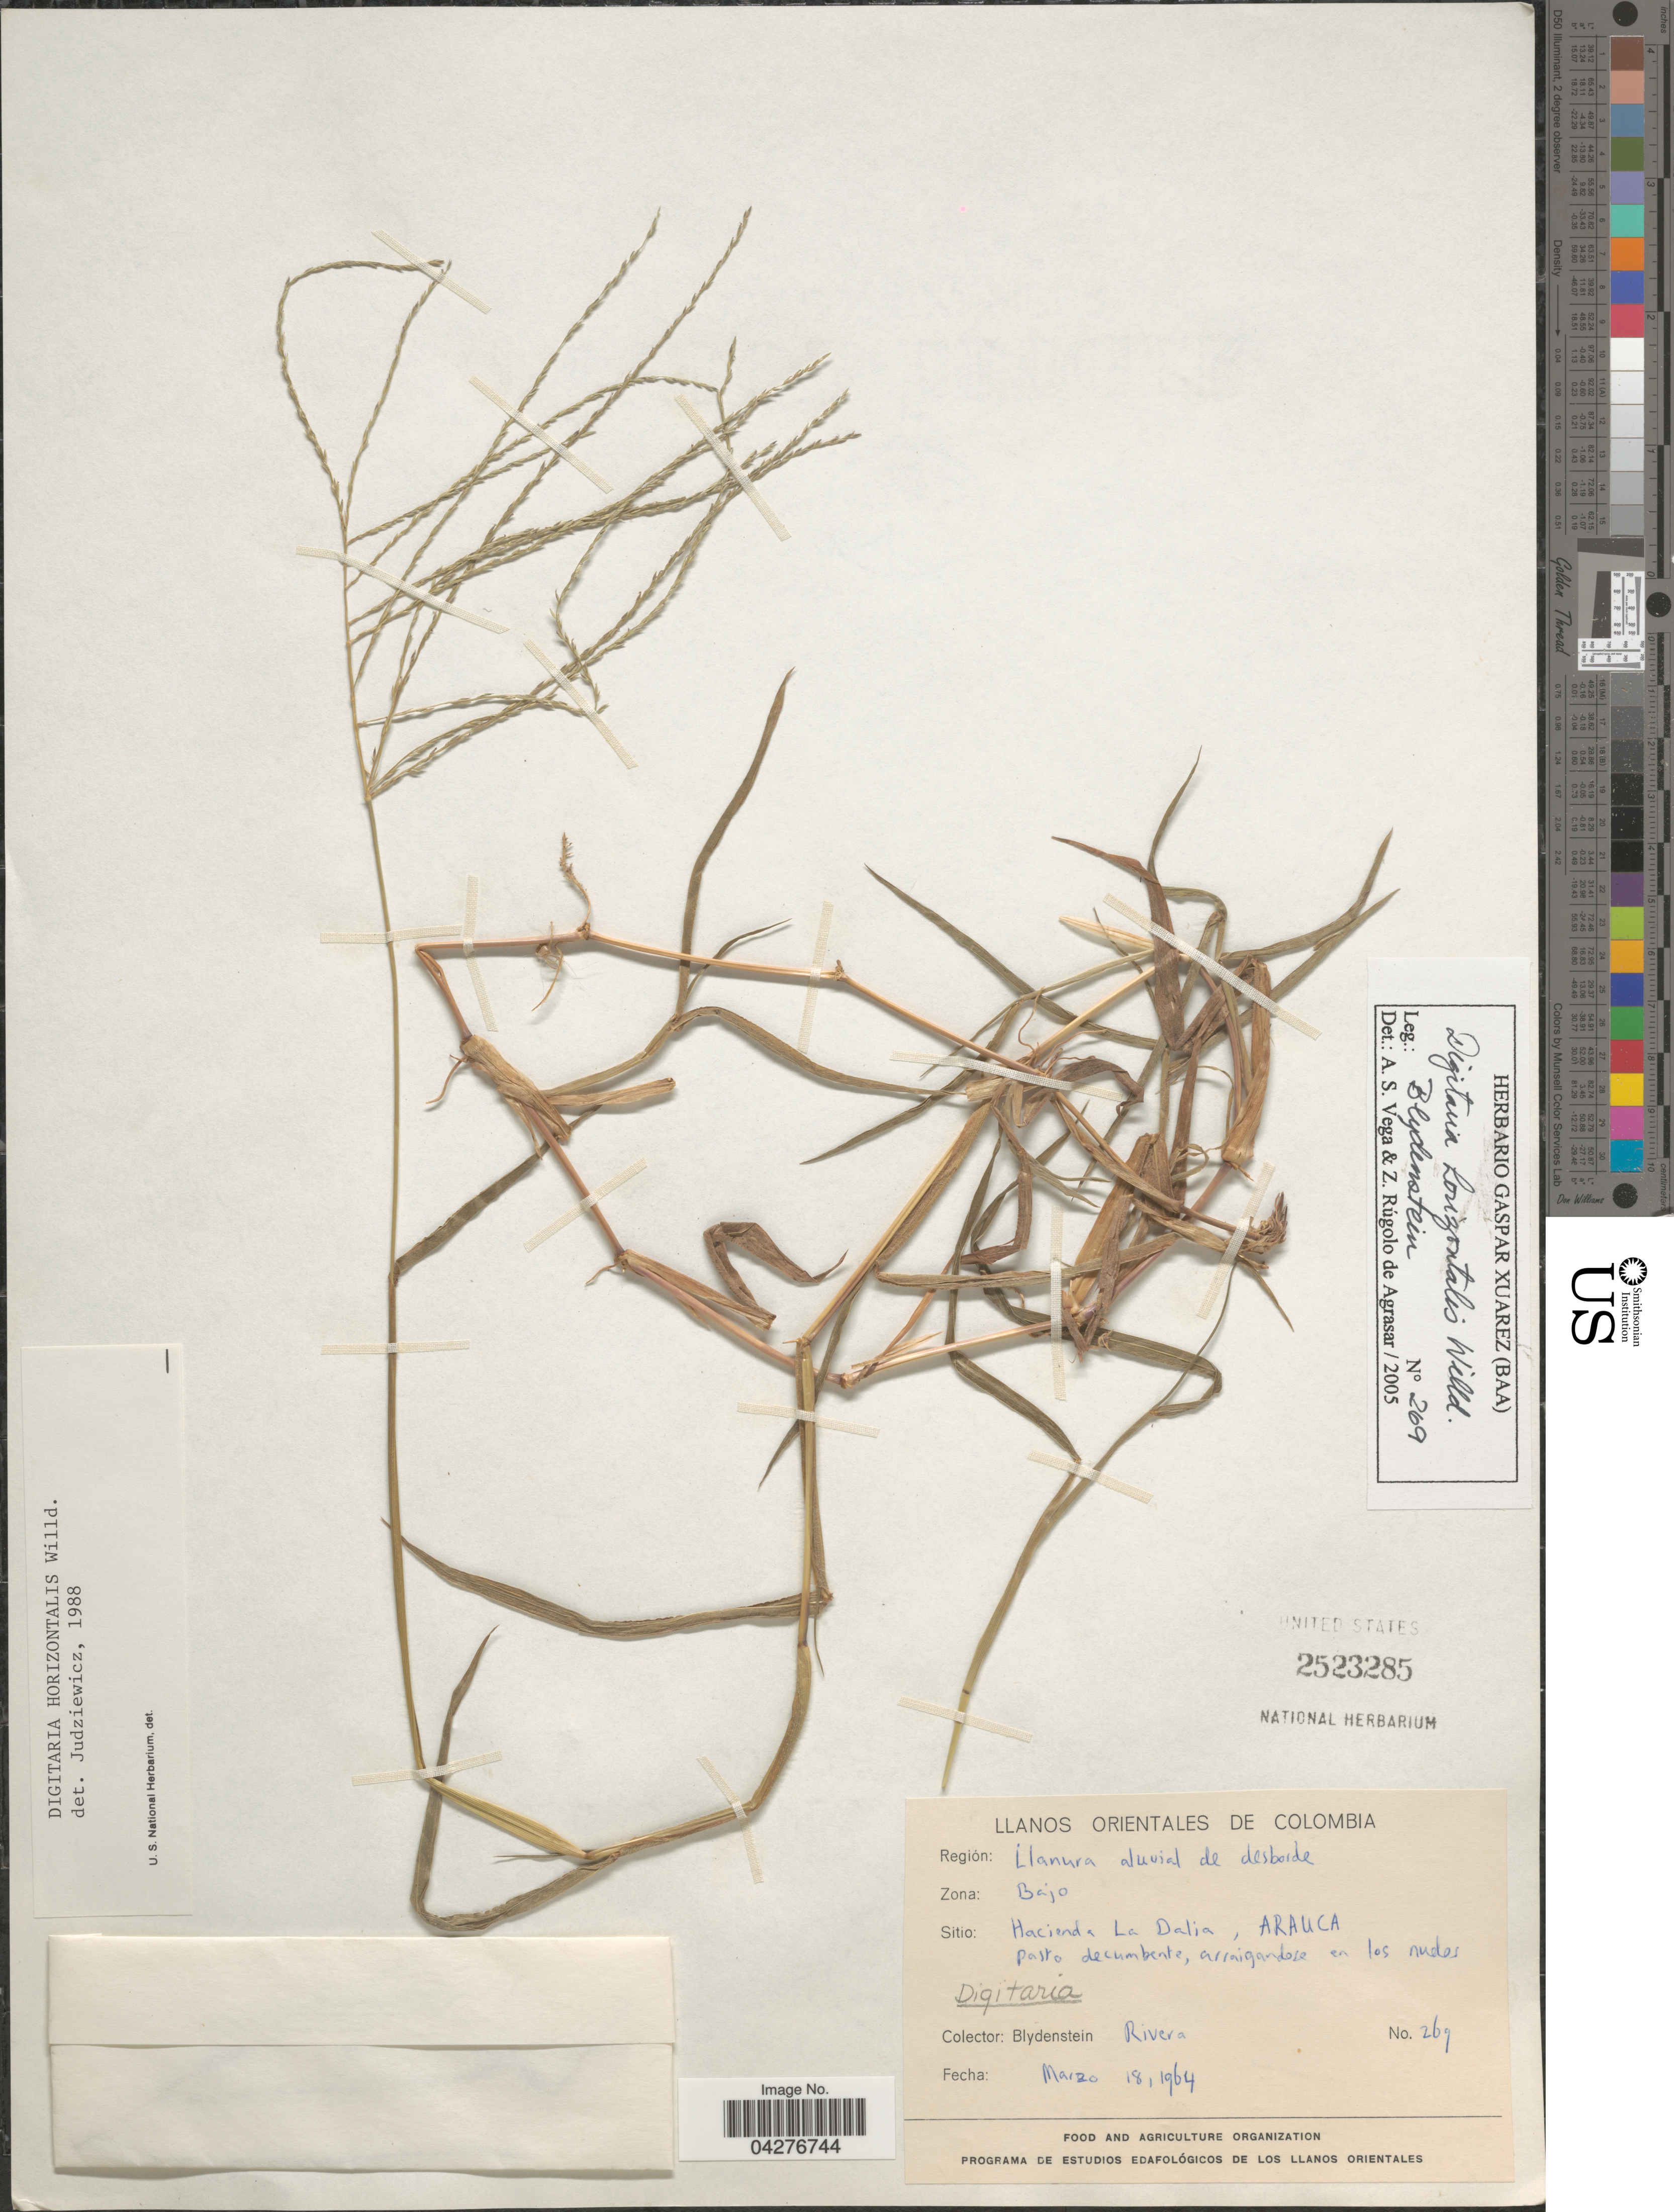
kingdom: Plantae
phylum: Tracheophyta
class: Liliopsida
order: Poales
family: Poaceae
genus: Digitaria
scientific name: Digitaria horizontalis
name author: Willd.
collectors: Blydenstein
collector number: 267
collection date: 1964-03-18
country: Colombia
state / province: Arauca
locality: Llanos Orientales de Colombia. Región: Llanura alluvial de desborde. Zona: Bajo. Sitio: Hacienda La Dalia, Arauca pasto decumbente, arraigandora [interpreted] en los nudas.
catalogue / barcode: US 2523285